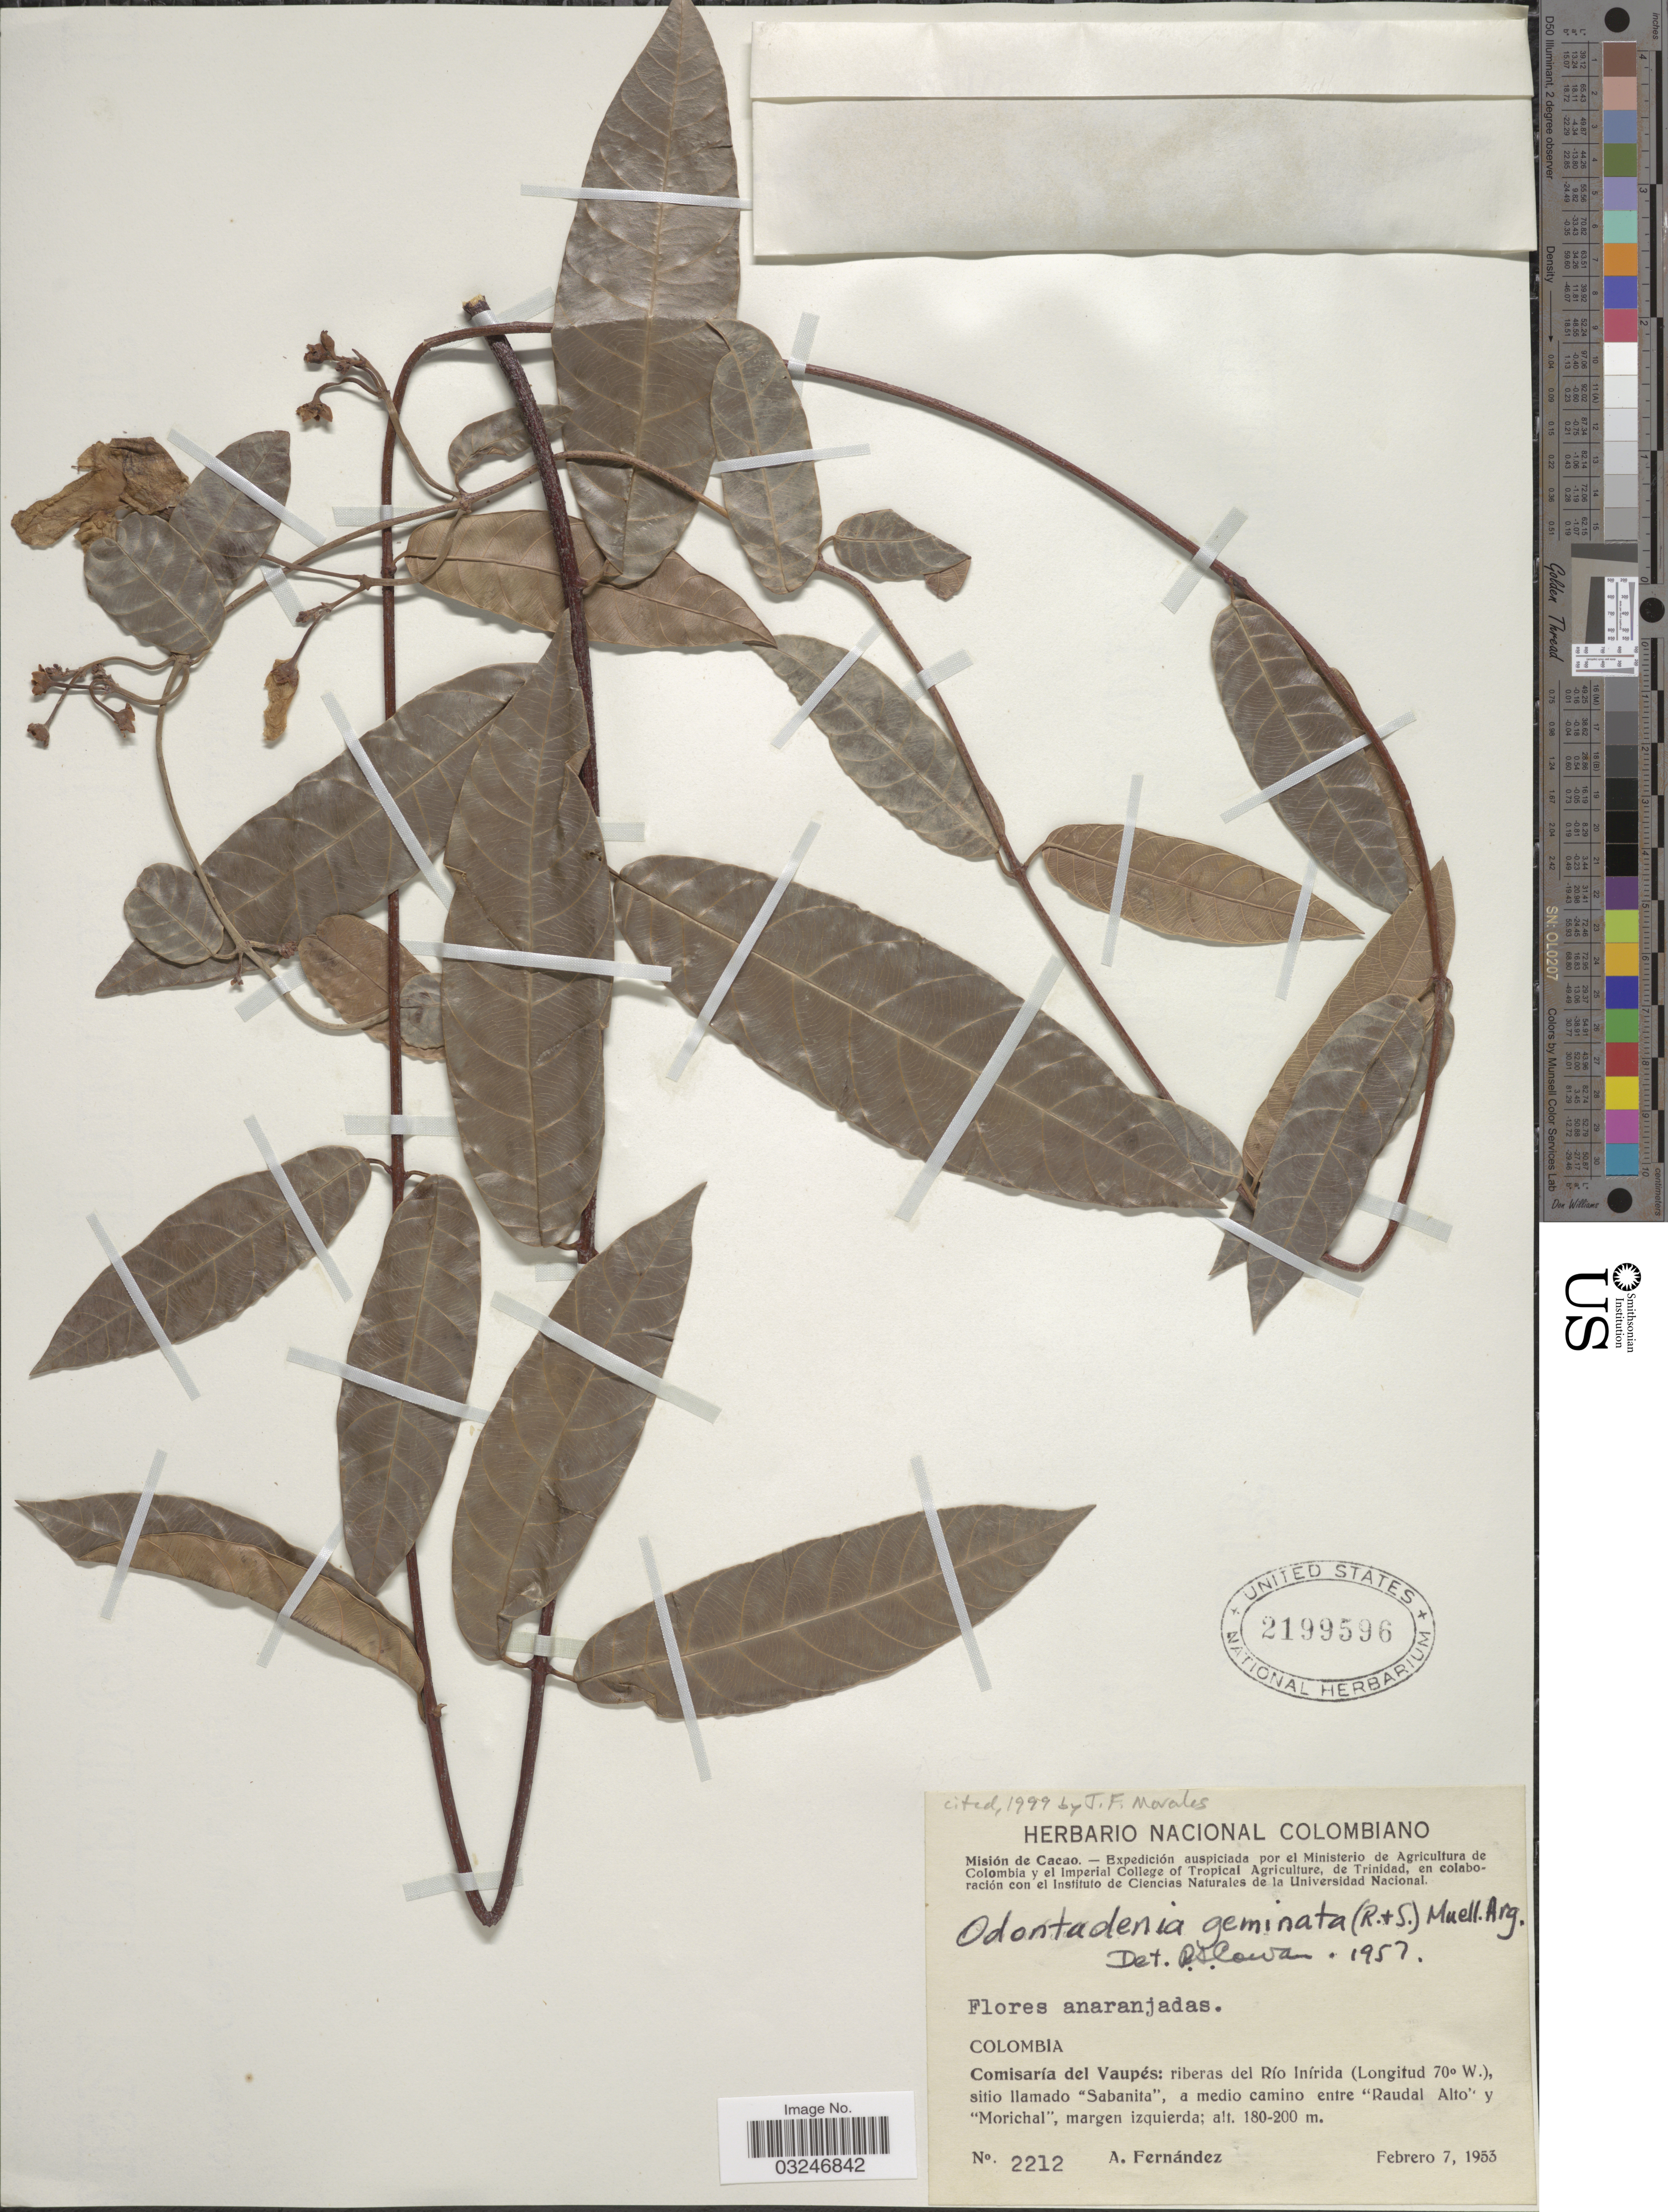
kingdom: Plantae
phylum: Tracheophyta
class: Magnoliopsida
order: Gentianales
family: Apocynaceae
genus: Odontadenia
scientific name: Odontadenia geminata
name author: (Hoffmanns. ex Roem. & Schult.) Müll. Arg.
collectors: A. Fernández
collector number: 2212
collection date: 1953-02-07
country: Colombia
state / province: Vaupés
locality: Comisaría del Vaupés: riberas del Río Inírida, sitio llamado "Sabanita", a medio camino entre "Raudal Alto" y "Morichal", margen izquierda.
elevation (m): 180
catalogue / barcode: US 2199596